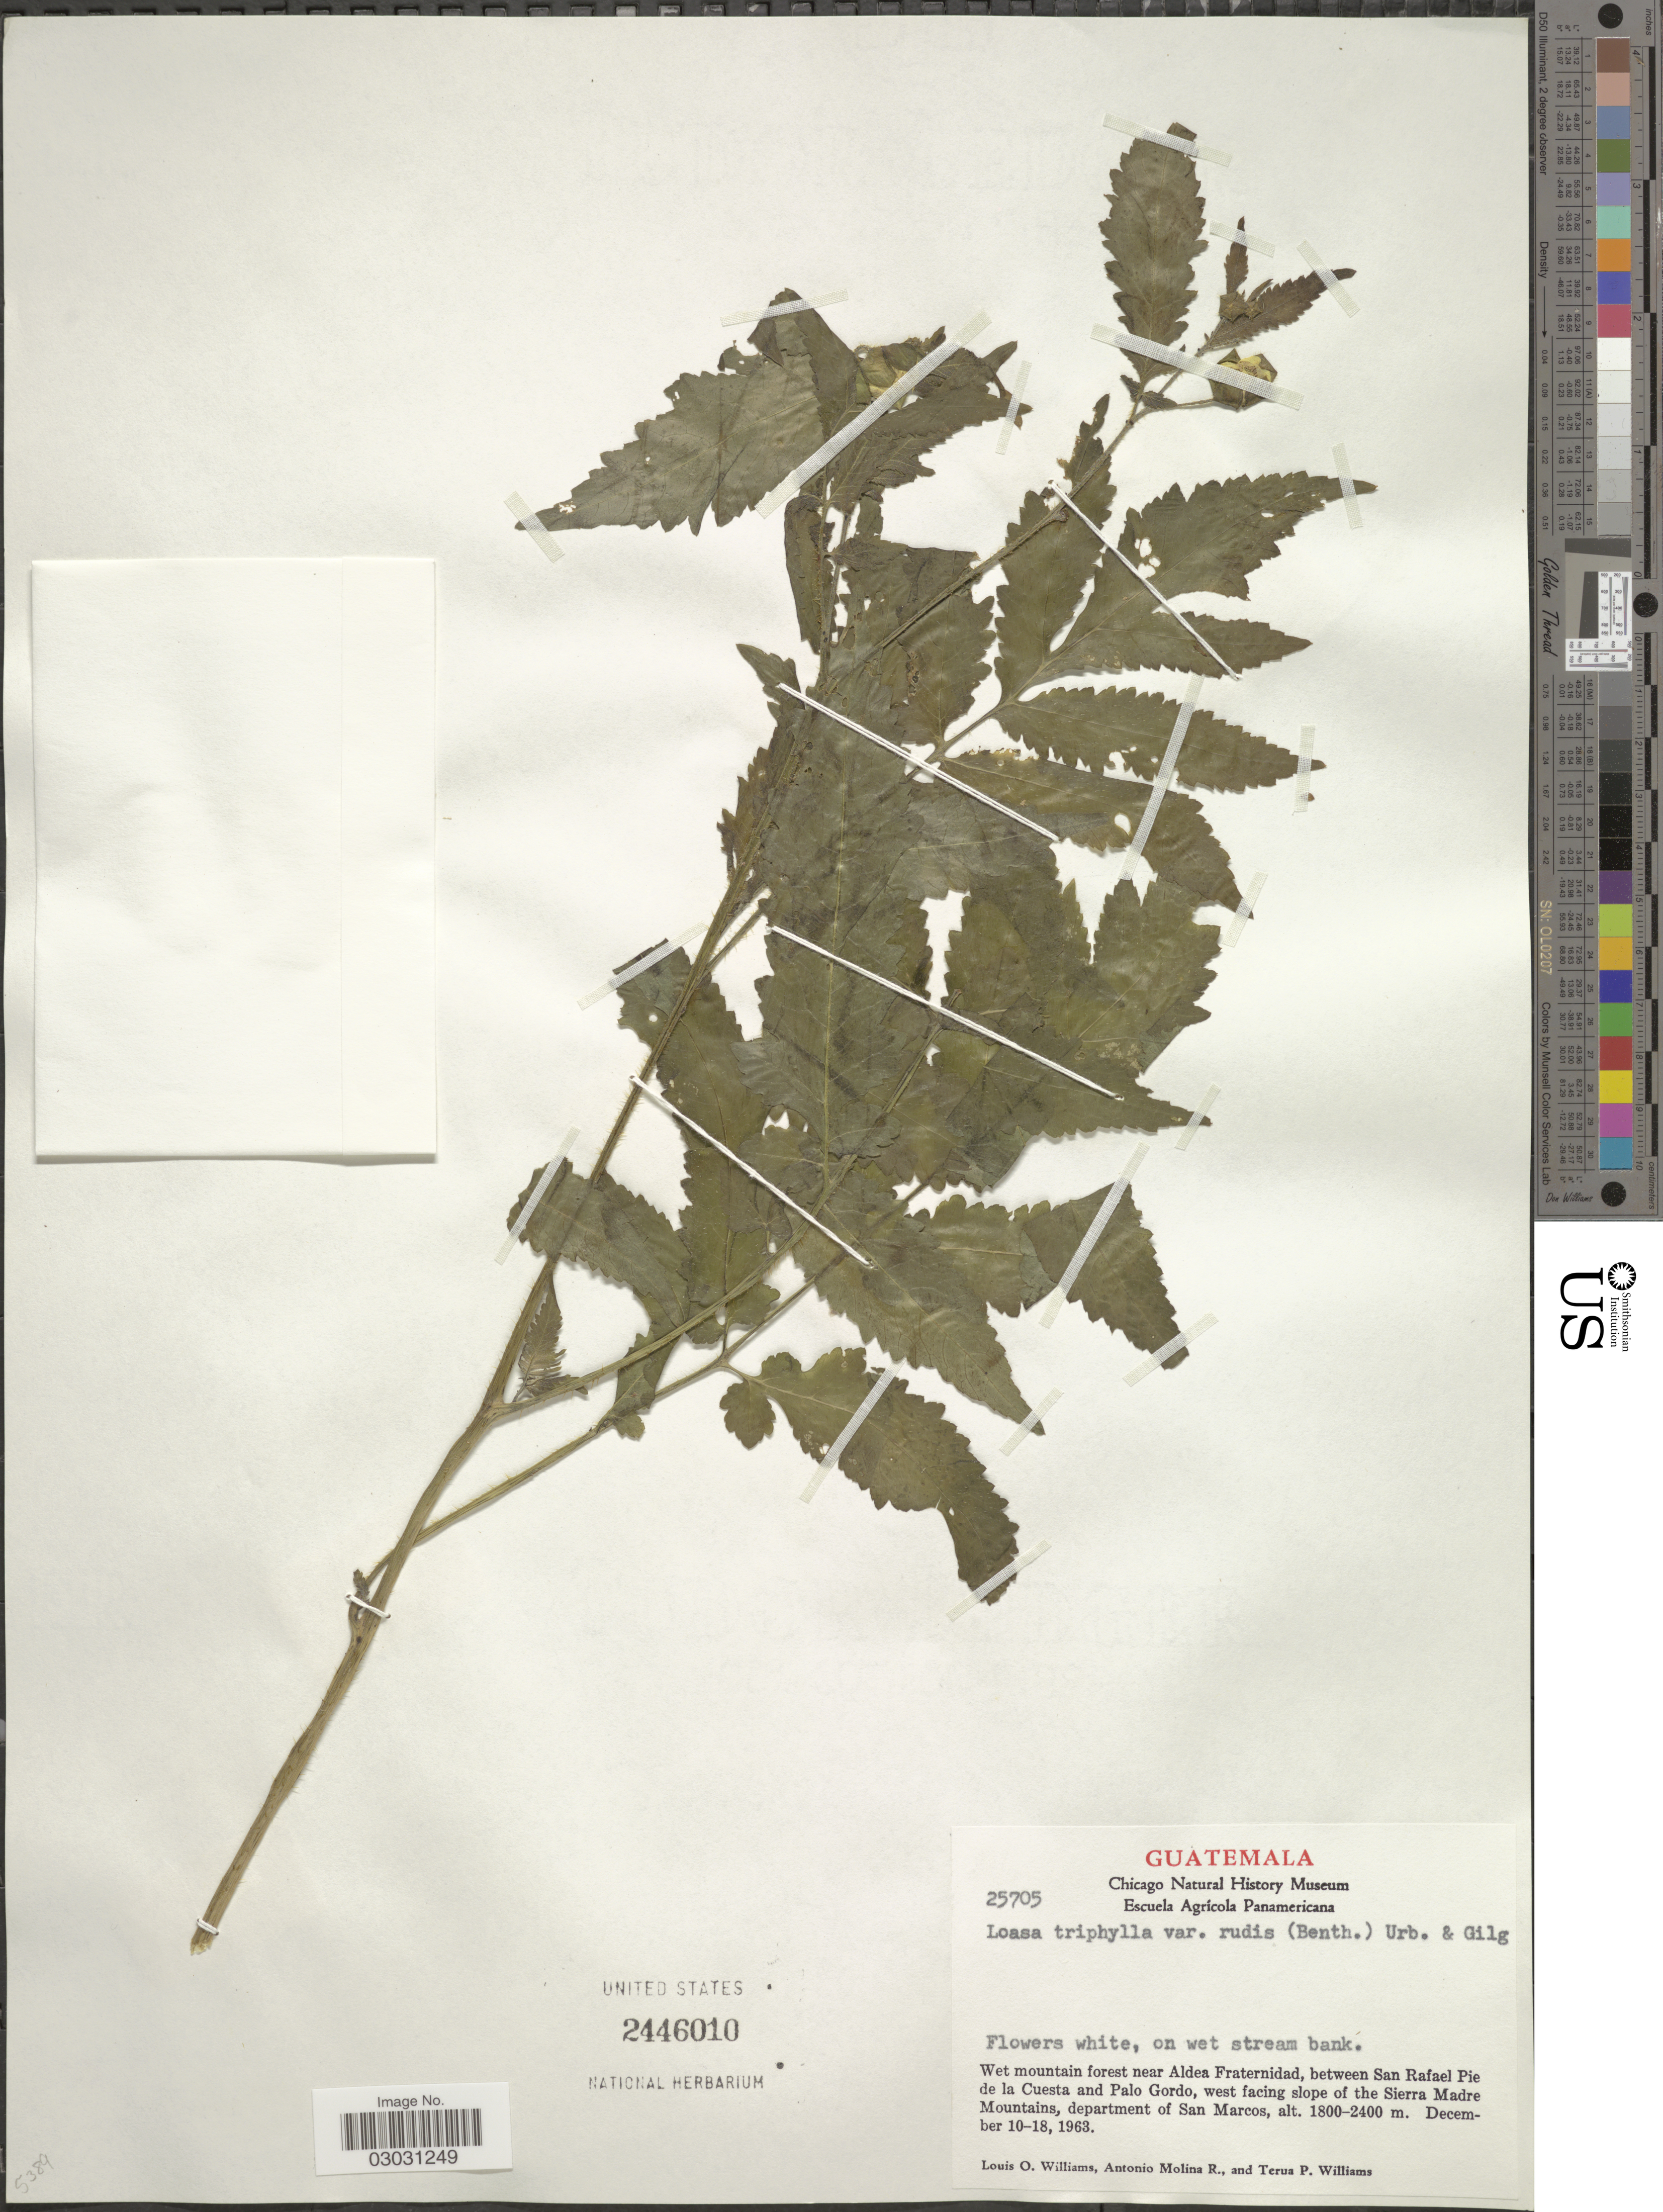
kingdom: Plantae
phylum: Tracheophyta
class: Magnoliopsida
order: Cornales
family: Loasaceae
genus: Nasa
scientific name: Nasa triphylla subsp. rudis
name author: (Benth.) Weigend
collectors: L. O. Williams, A. Molina R. & T. Williams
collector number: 25705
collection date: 1963-12-10/1963-12-18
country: Guatemala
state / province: San Marcos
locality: Wet mountain forest near Aldea Fraternidad, between San Rafael Pie de la Cuesta and Palo Gordo, west facing slope of the Sierra Madre Mountains, department of San Marcos.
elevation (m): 1800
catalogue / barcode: US 2446010